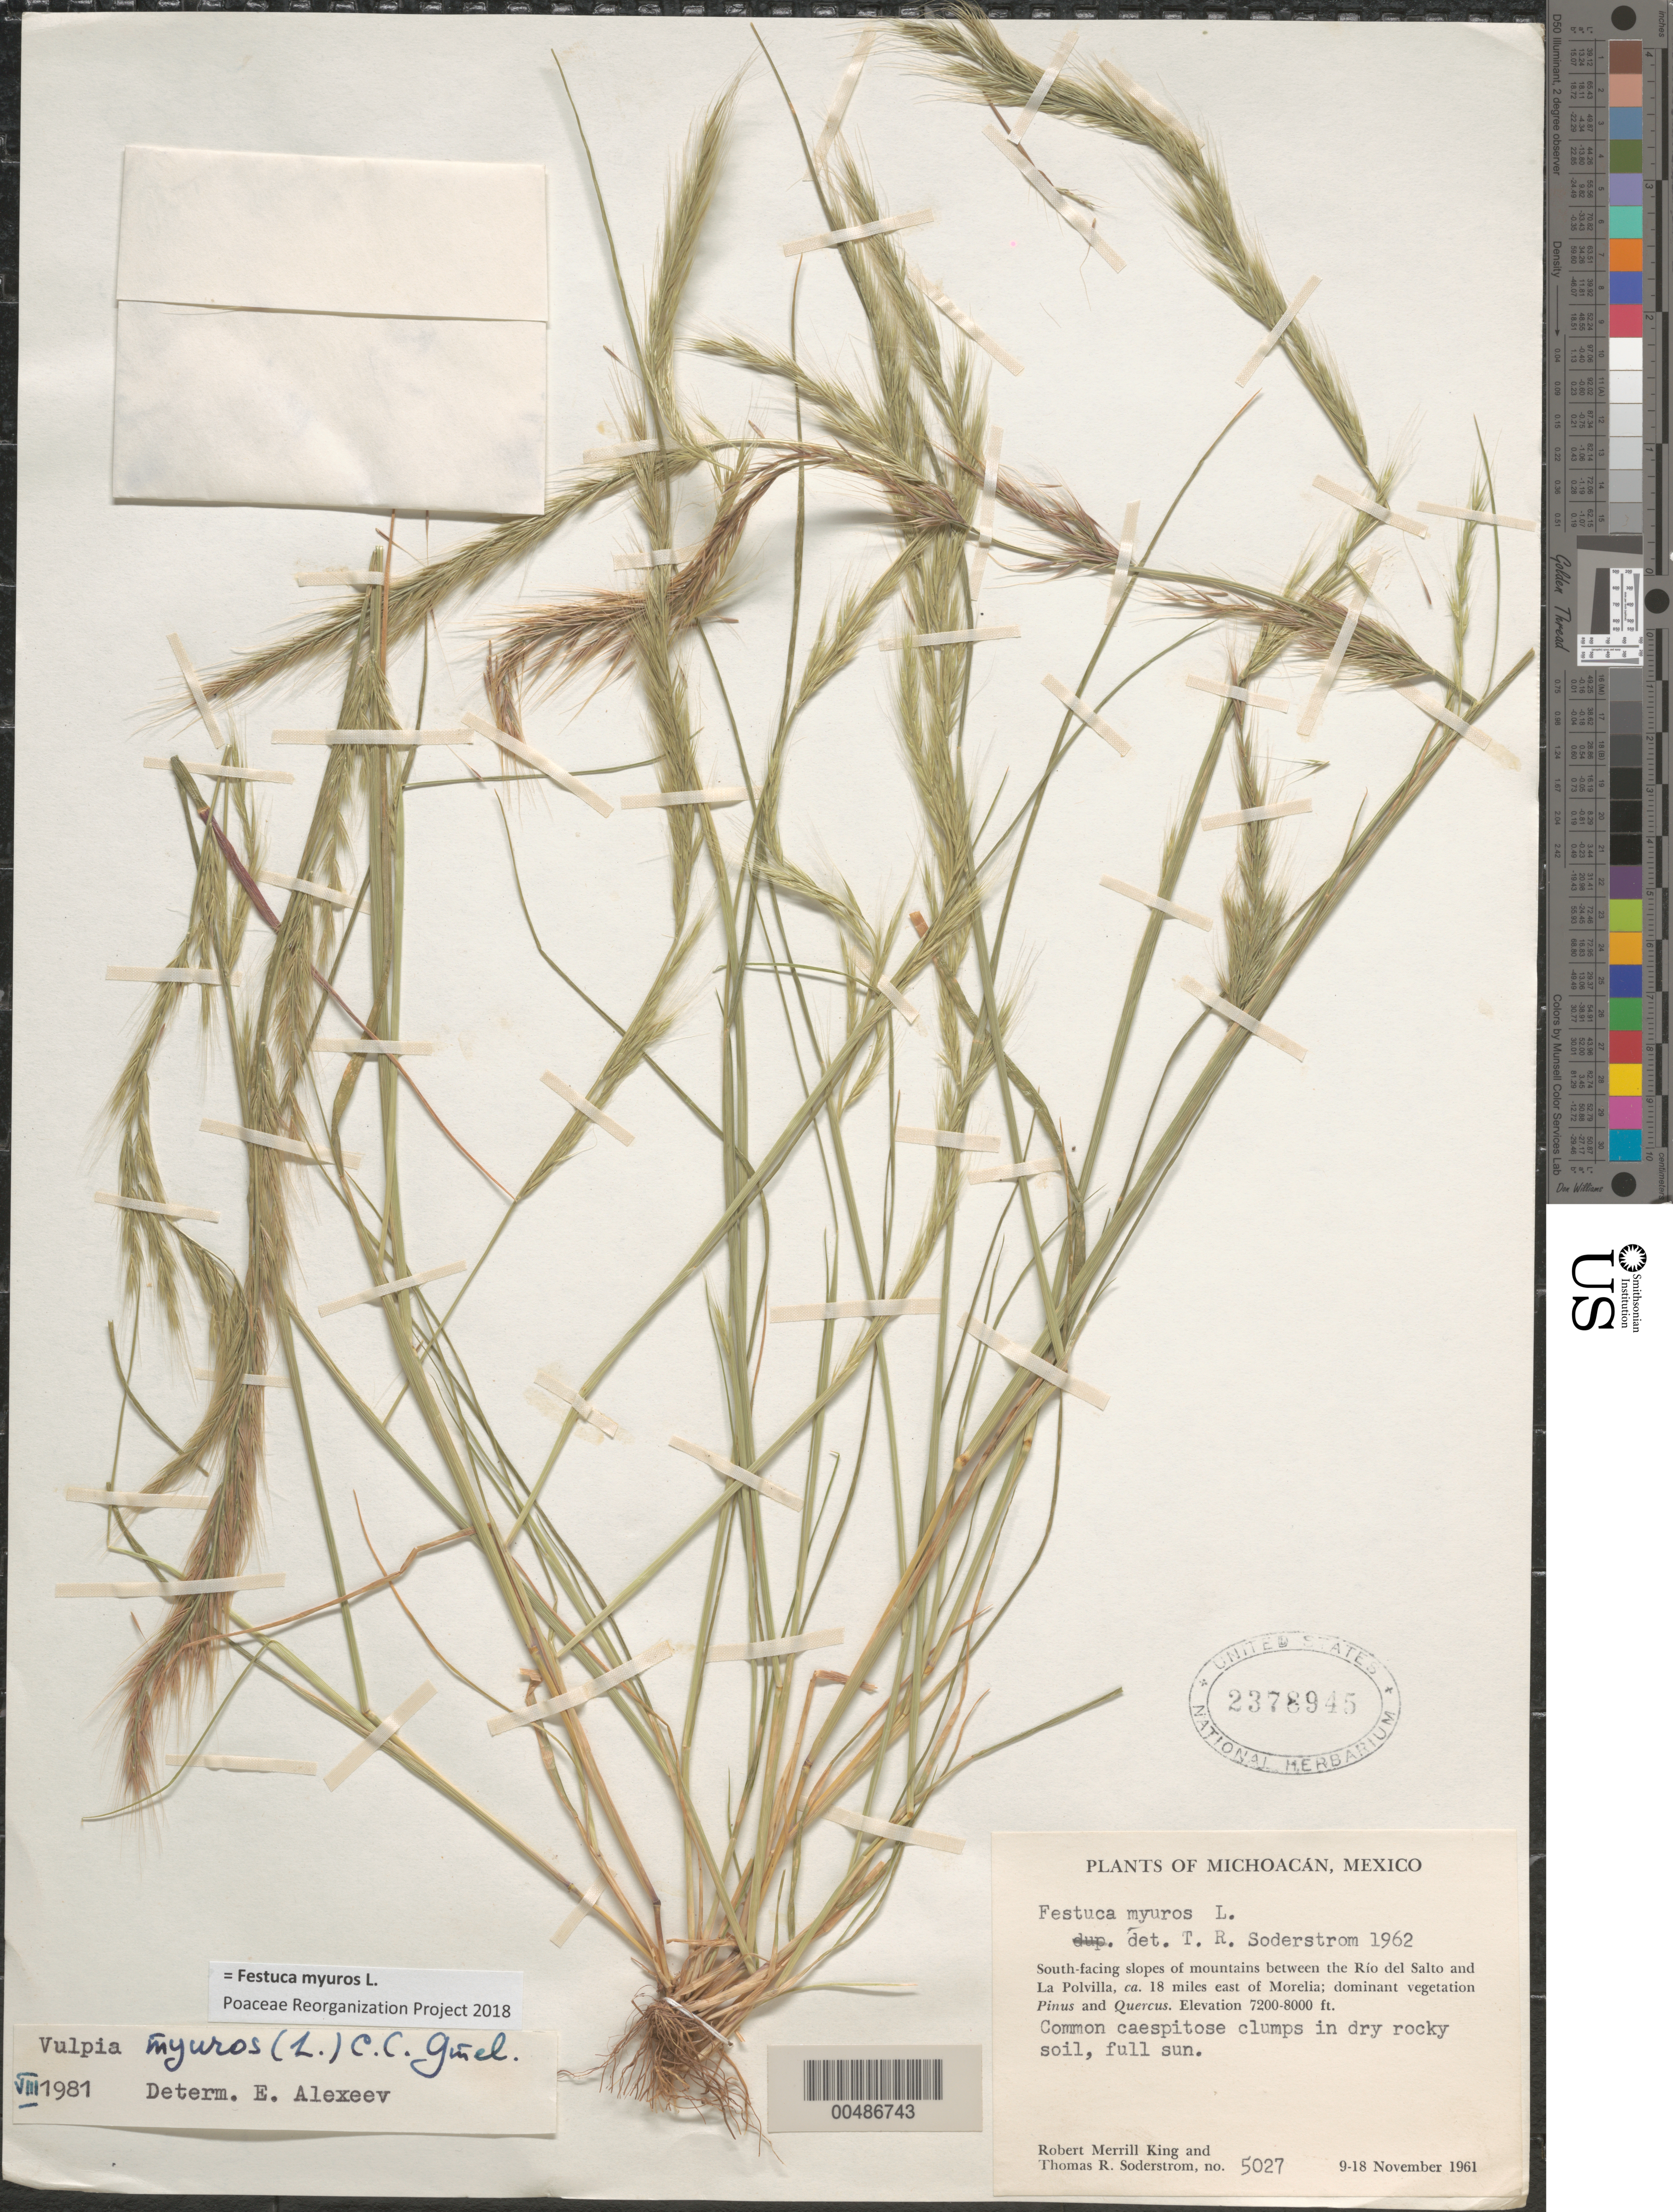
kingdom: Plantae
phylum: Tracheophyta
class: Liliopsida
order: Poales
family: Poaceae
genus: Festuca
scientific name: Festuca myuros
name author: L.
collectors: R. M. King & T. R. Soderstrom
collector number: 5027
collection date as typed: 9 Nov 1961 to 18 Nov 1961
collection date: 1961-11-09/1961-11-18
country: Mexico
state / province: Michoacán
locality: S-facing slopes of mtns between the Río del Salto & La Polvilla, ca. 18 mi E of Morelia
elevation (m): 2195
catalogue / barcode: US 2378945